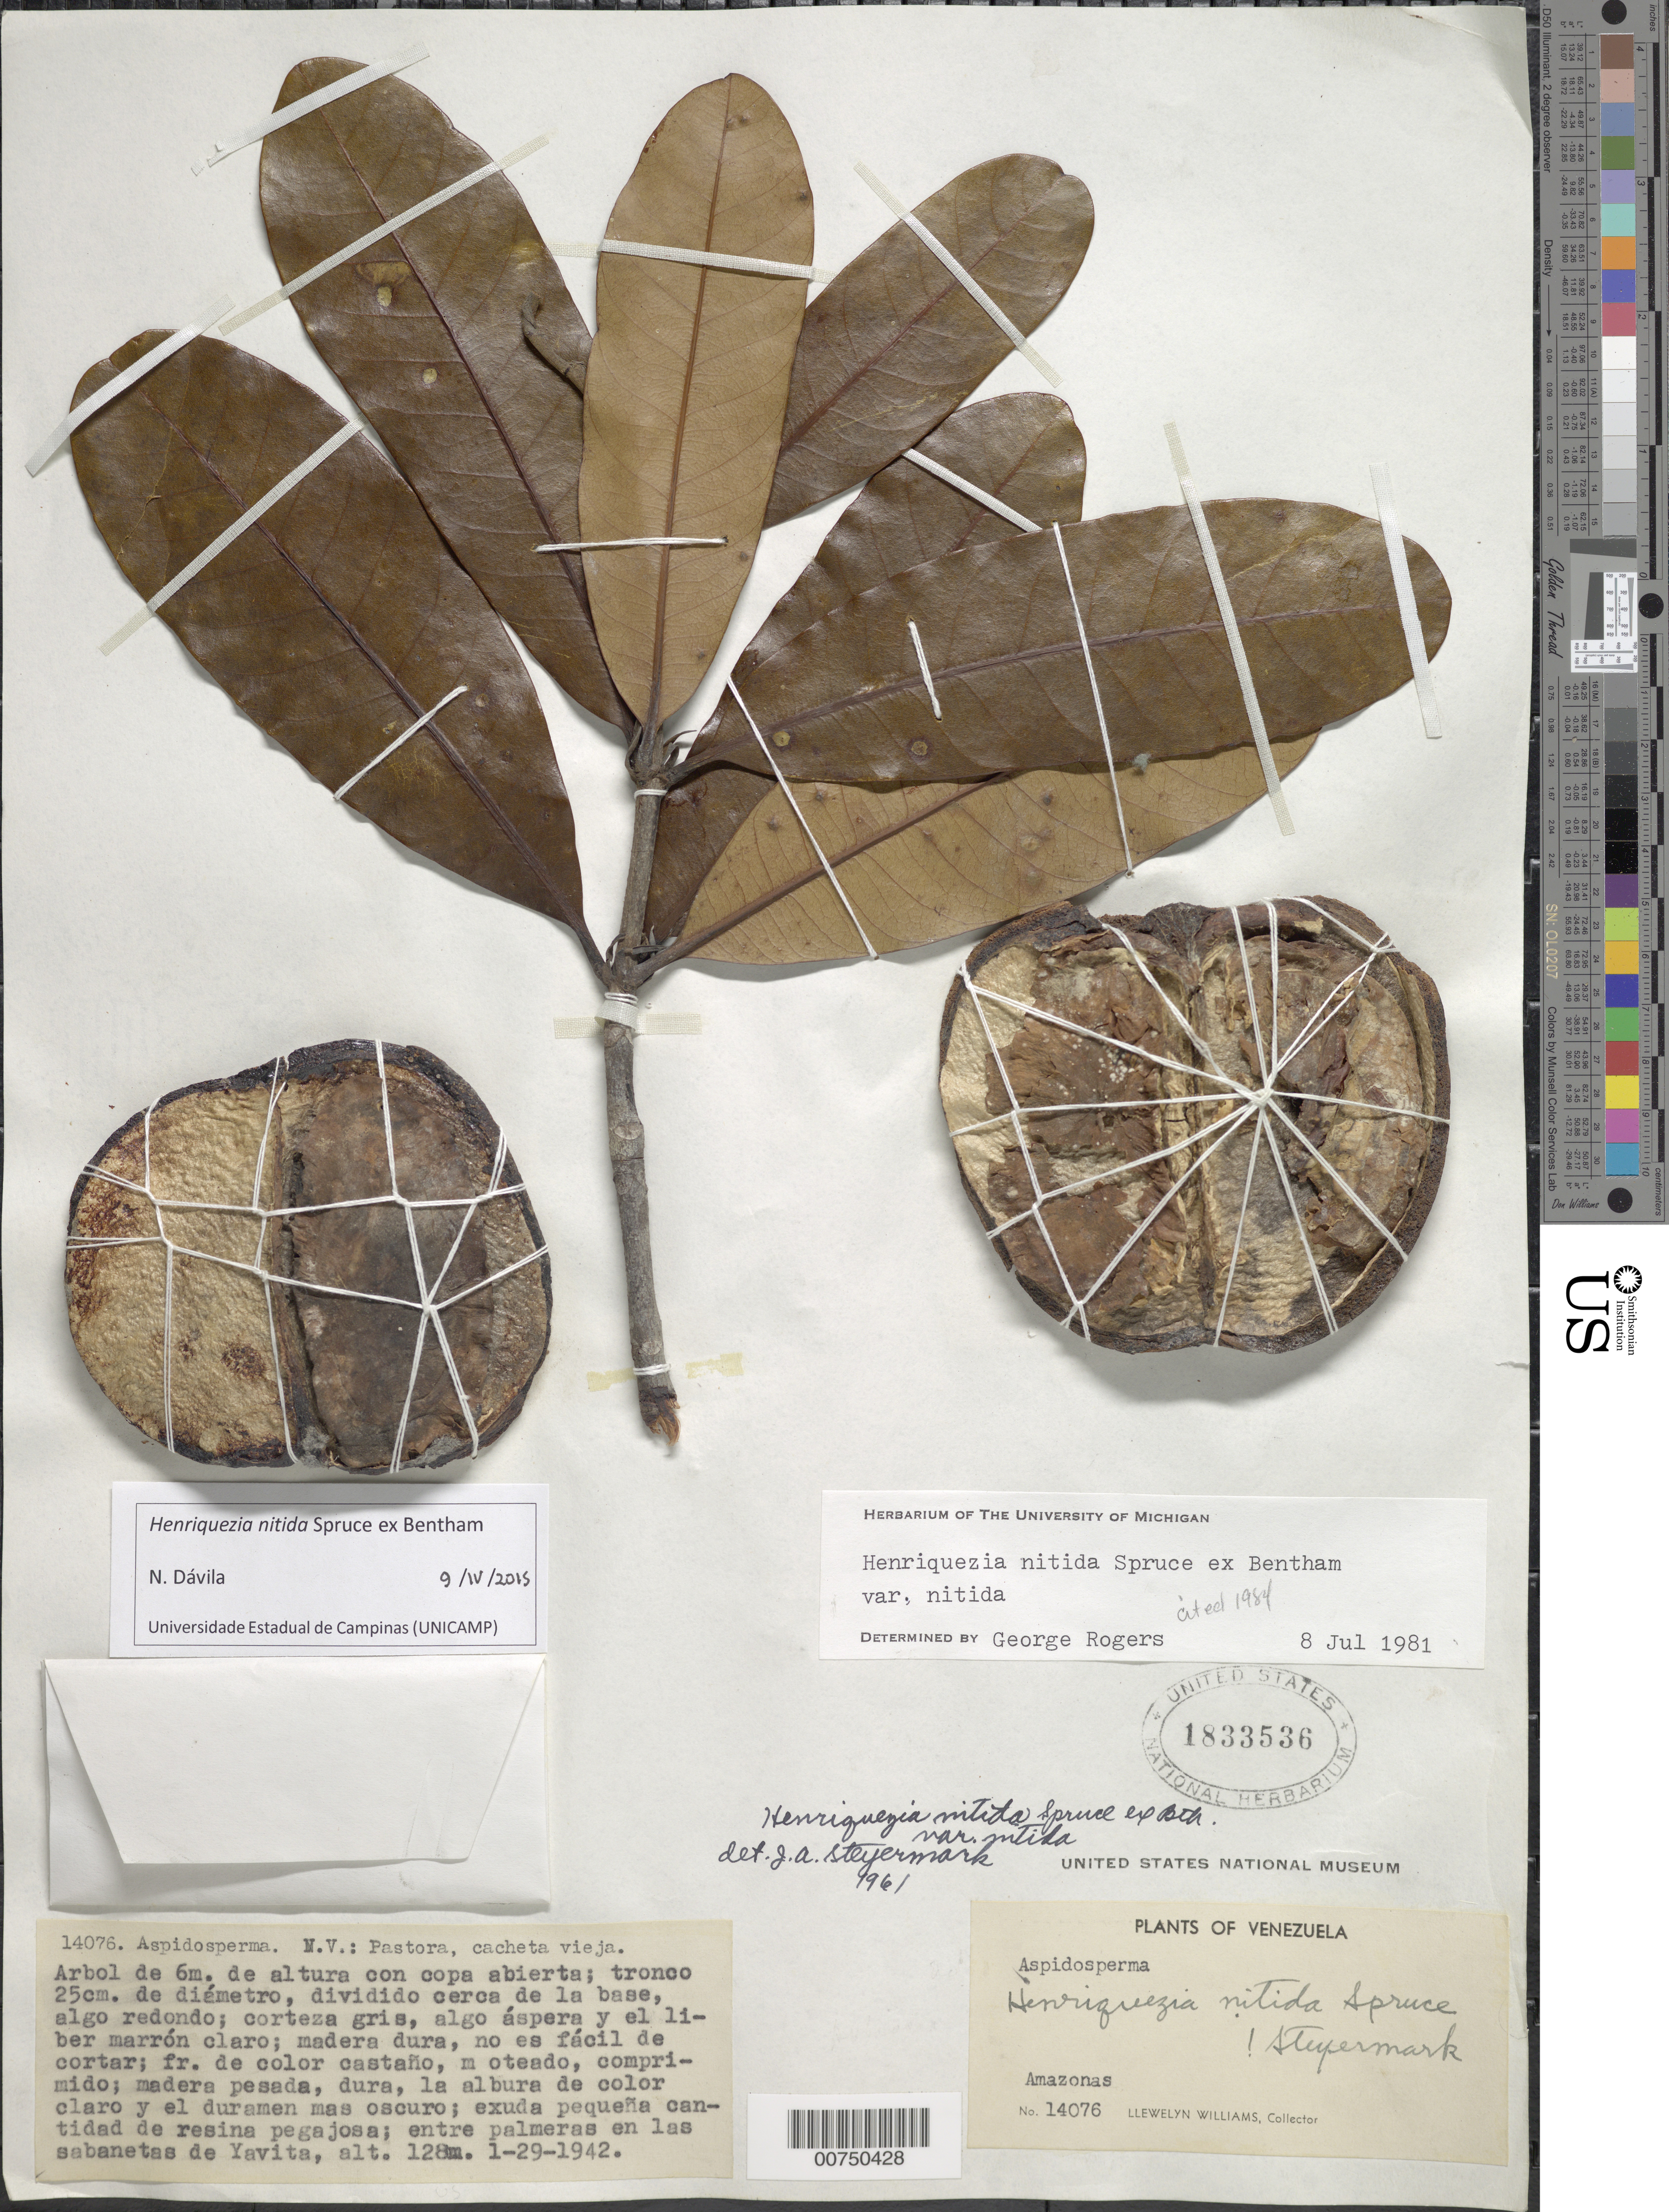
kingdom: Plantae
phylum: Tracheophyta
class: Magnoliopsida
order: Gentianales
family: Rubiaceae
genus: Henriquezia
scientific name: Henriquezia nitida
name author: Spruce ex Benth.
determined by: Davila, N.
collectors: Ll. Williams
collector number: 14076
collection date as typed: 29-Jan-42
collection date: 1942-01-29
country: Venezuela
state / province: Amazonas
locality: Yavita, en la margen del Caño Temi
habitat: Entre palmeras en las sabanetas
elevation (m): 128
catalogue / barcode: US 1833536